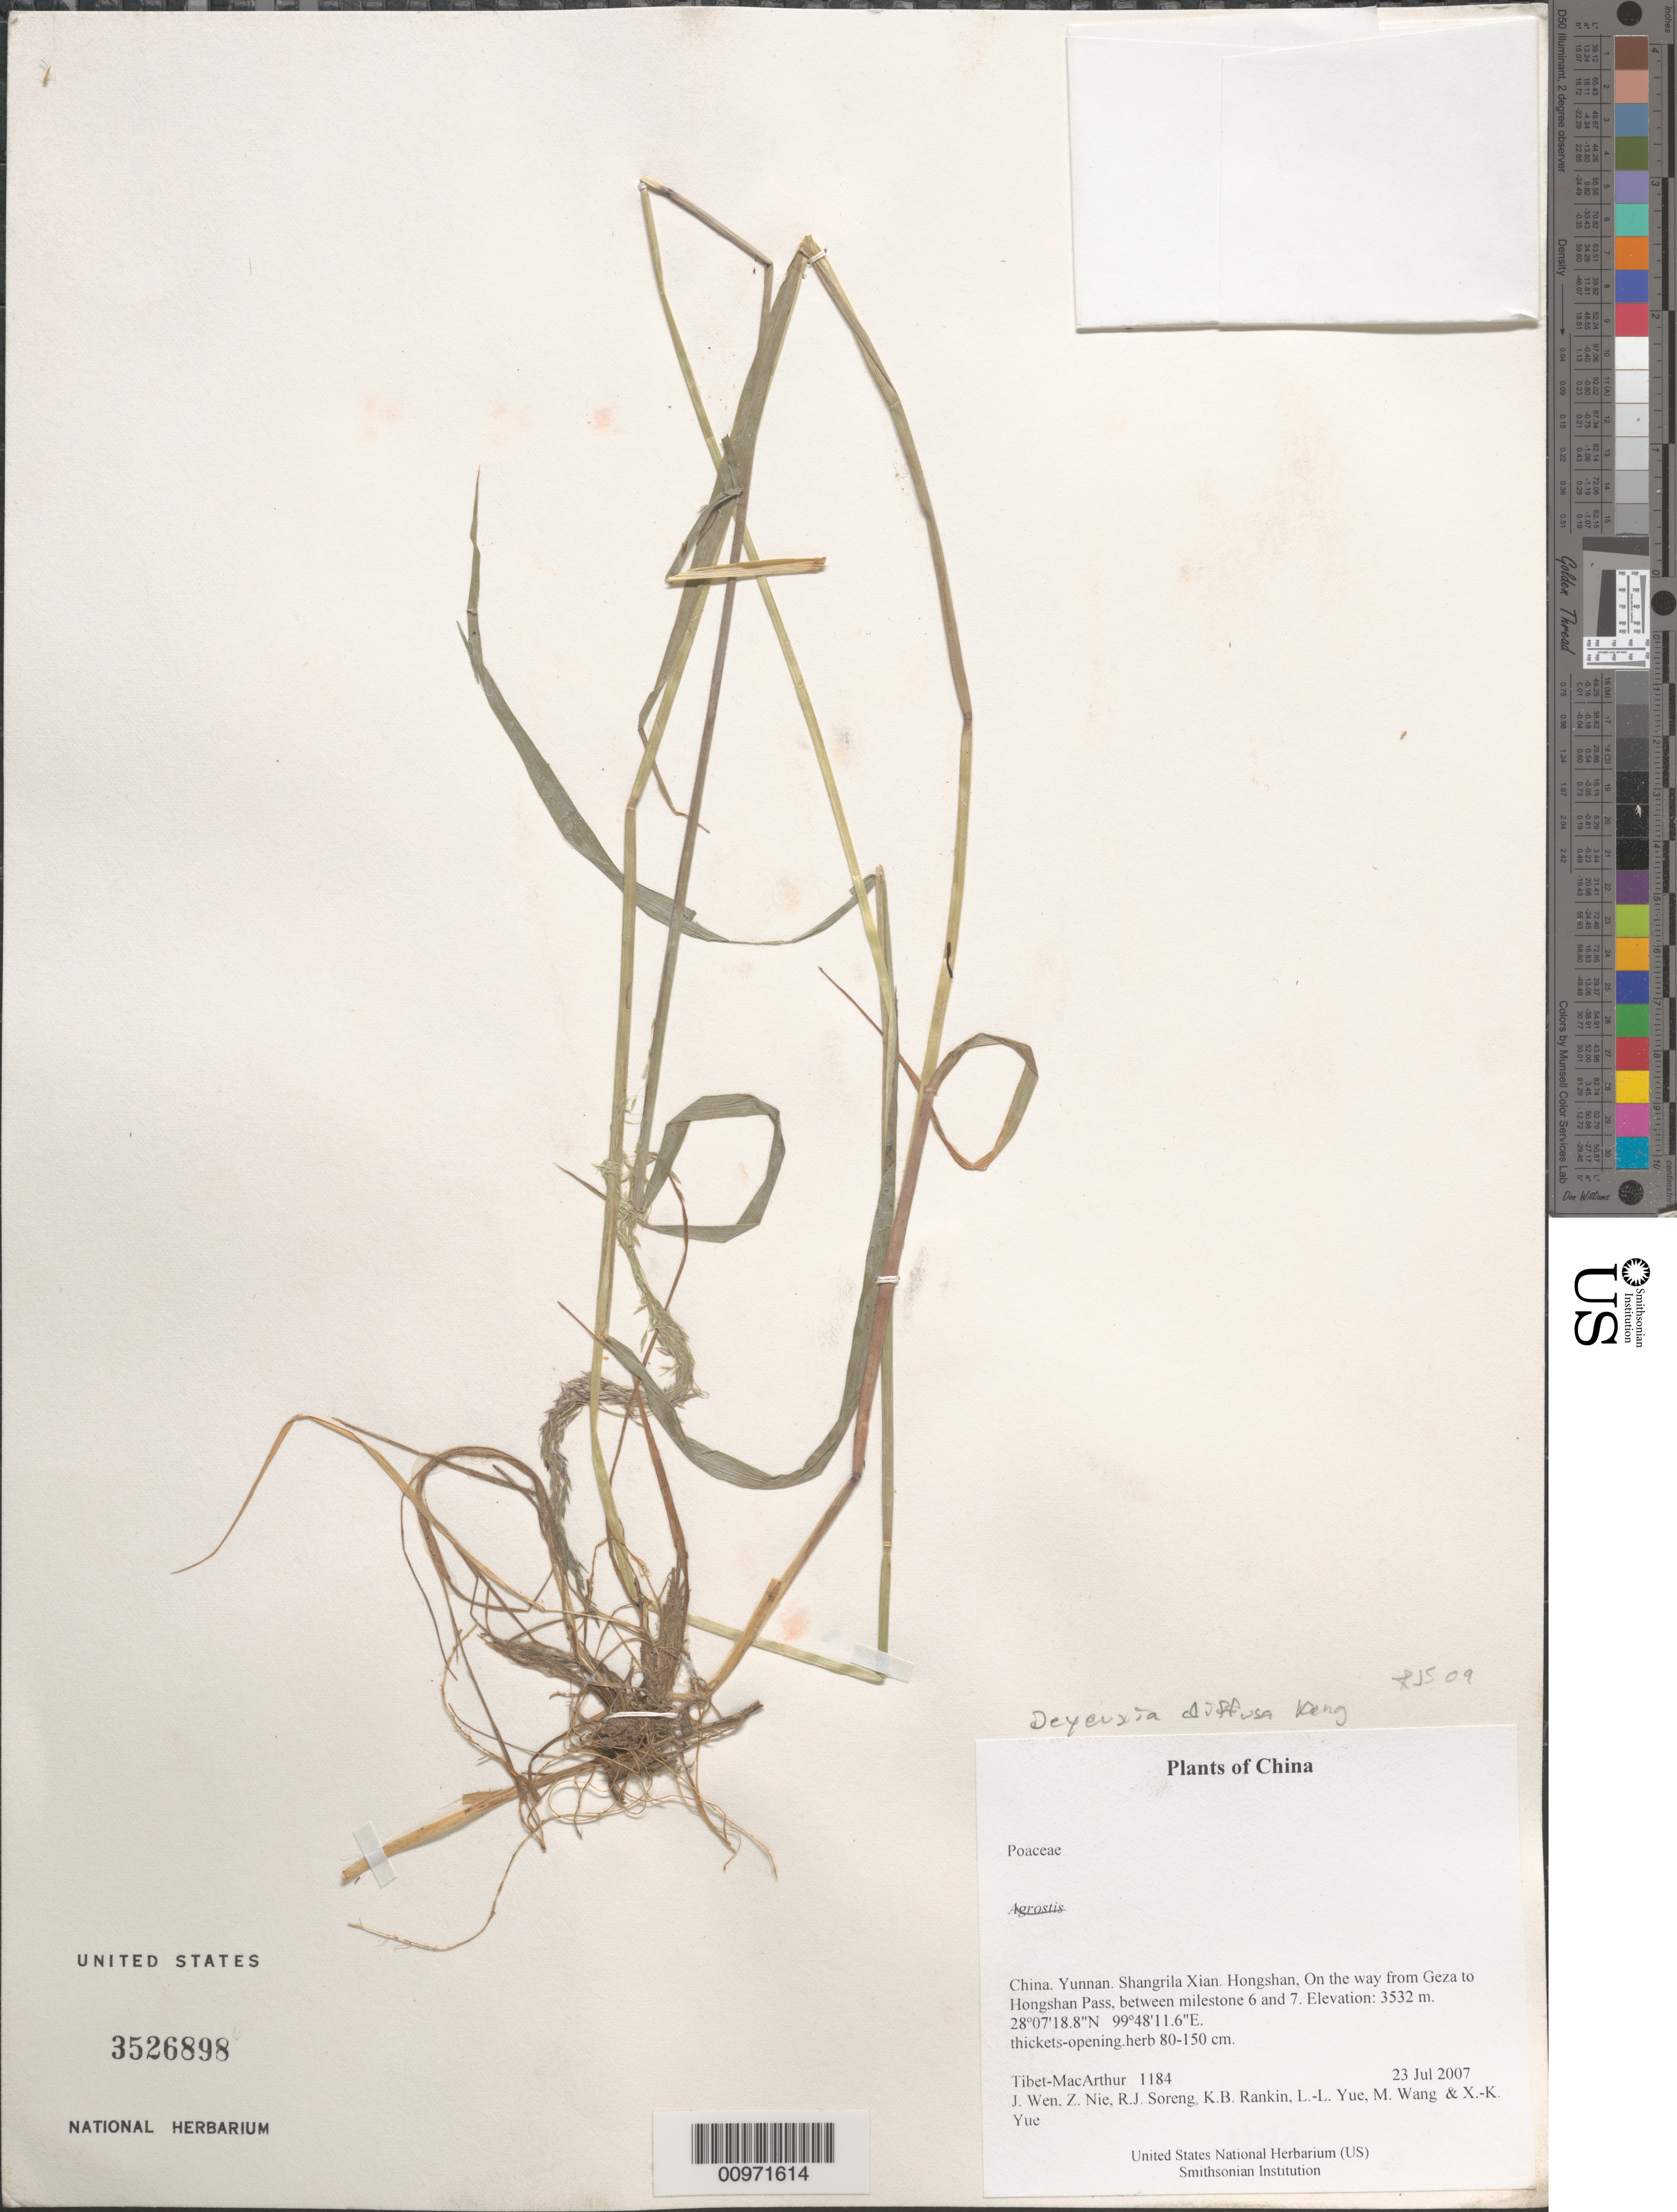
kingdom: Plantae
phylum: Tracheophyta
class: Liliopsida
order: Poales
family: Poaceae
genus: Deyeuxia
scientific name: Deyeuxia diffusa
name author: Keng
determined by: Soreng, Robert J., Research Associate (BOT), Smithsonian Institution - National Museum of Natural History (UNITED STATES)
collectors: Tibet-MacArthur, J. Wen, Z. Nie, R. J. Soreng, K. Rankin, L. Yue, M. Wang & X. Yue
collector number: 1184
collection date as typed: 23 Jul 2007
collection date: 2007-07-23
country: China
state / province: Yunnan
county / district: Shangrila Xian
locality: Hongshan, On the way from Geza to Hongshan Pass, between milestone 6 and 7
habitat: thickets-opening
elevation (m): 3532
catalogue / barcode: US 3526898